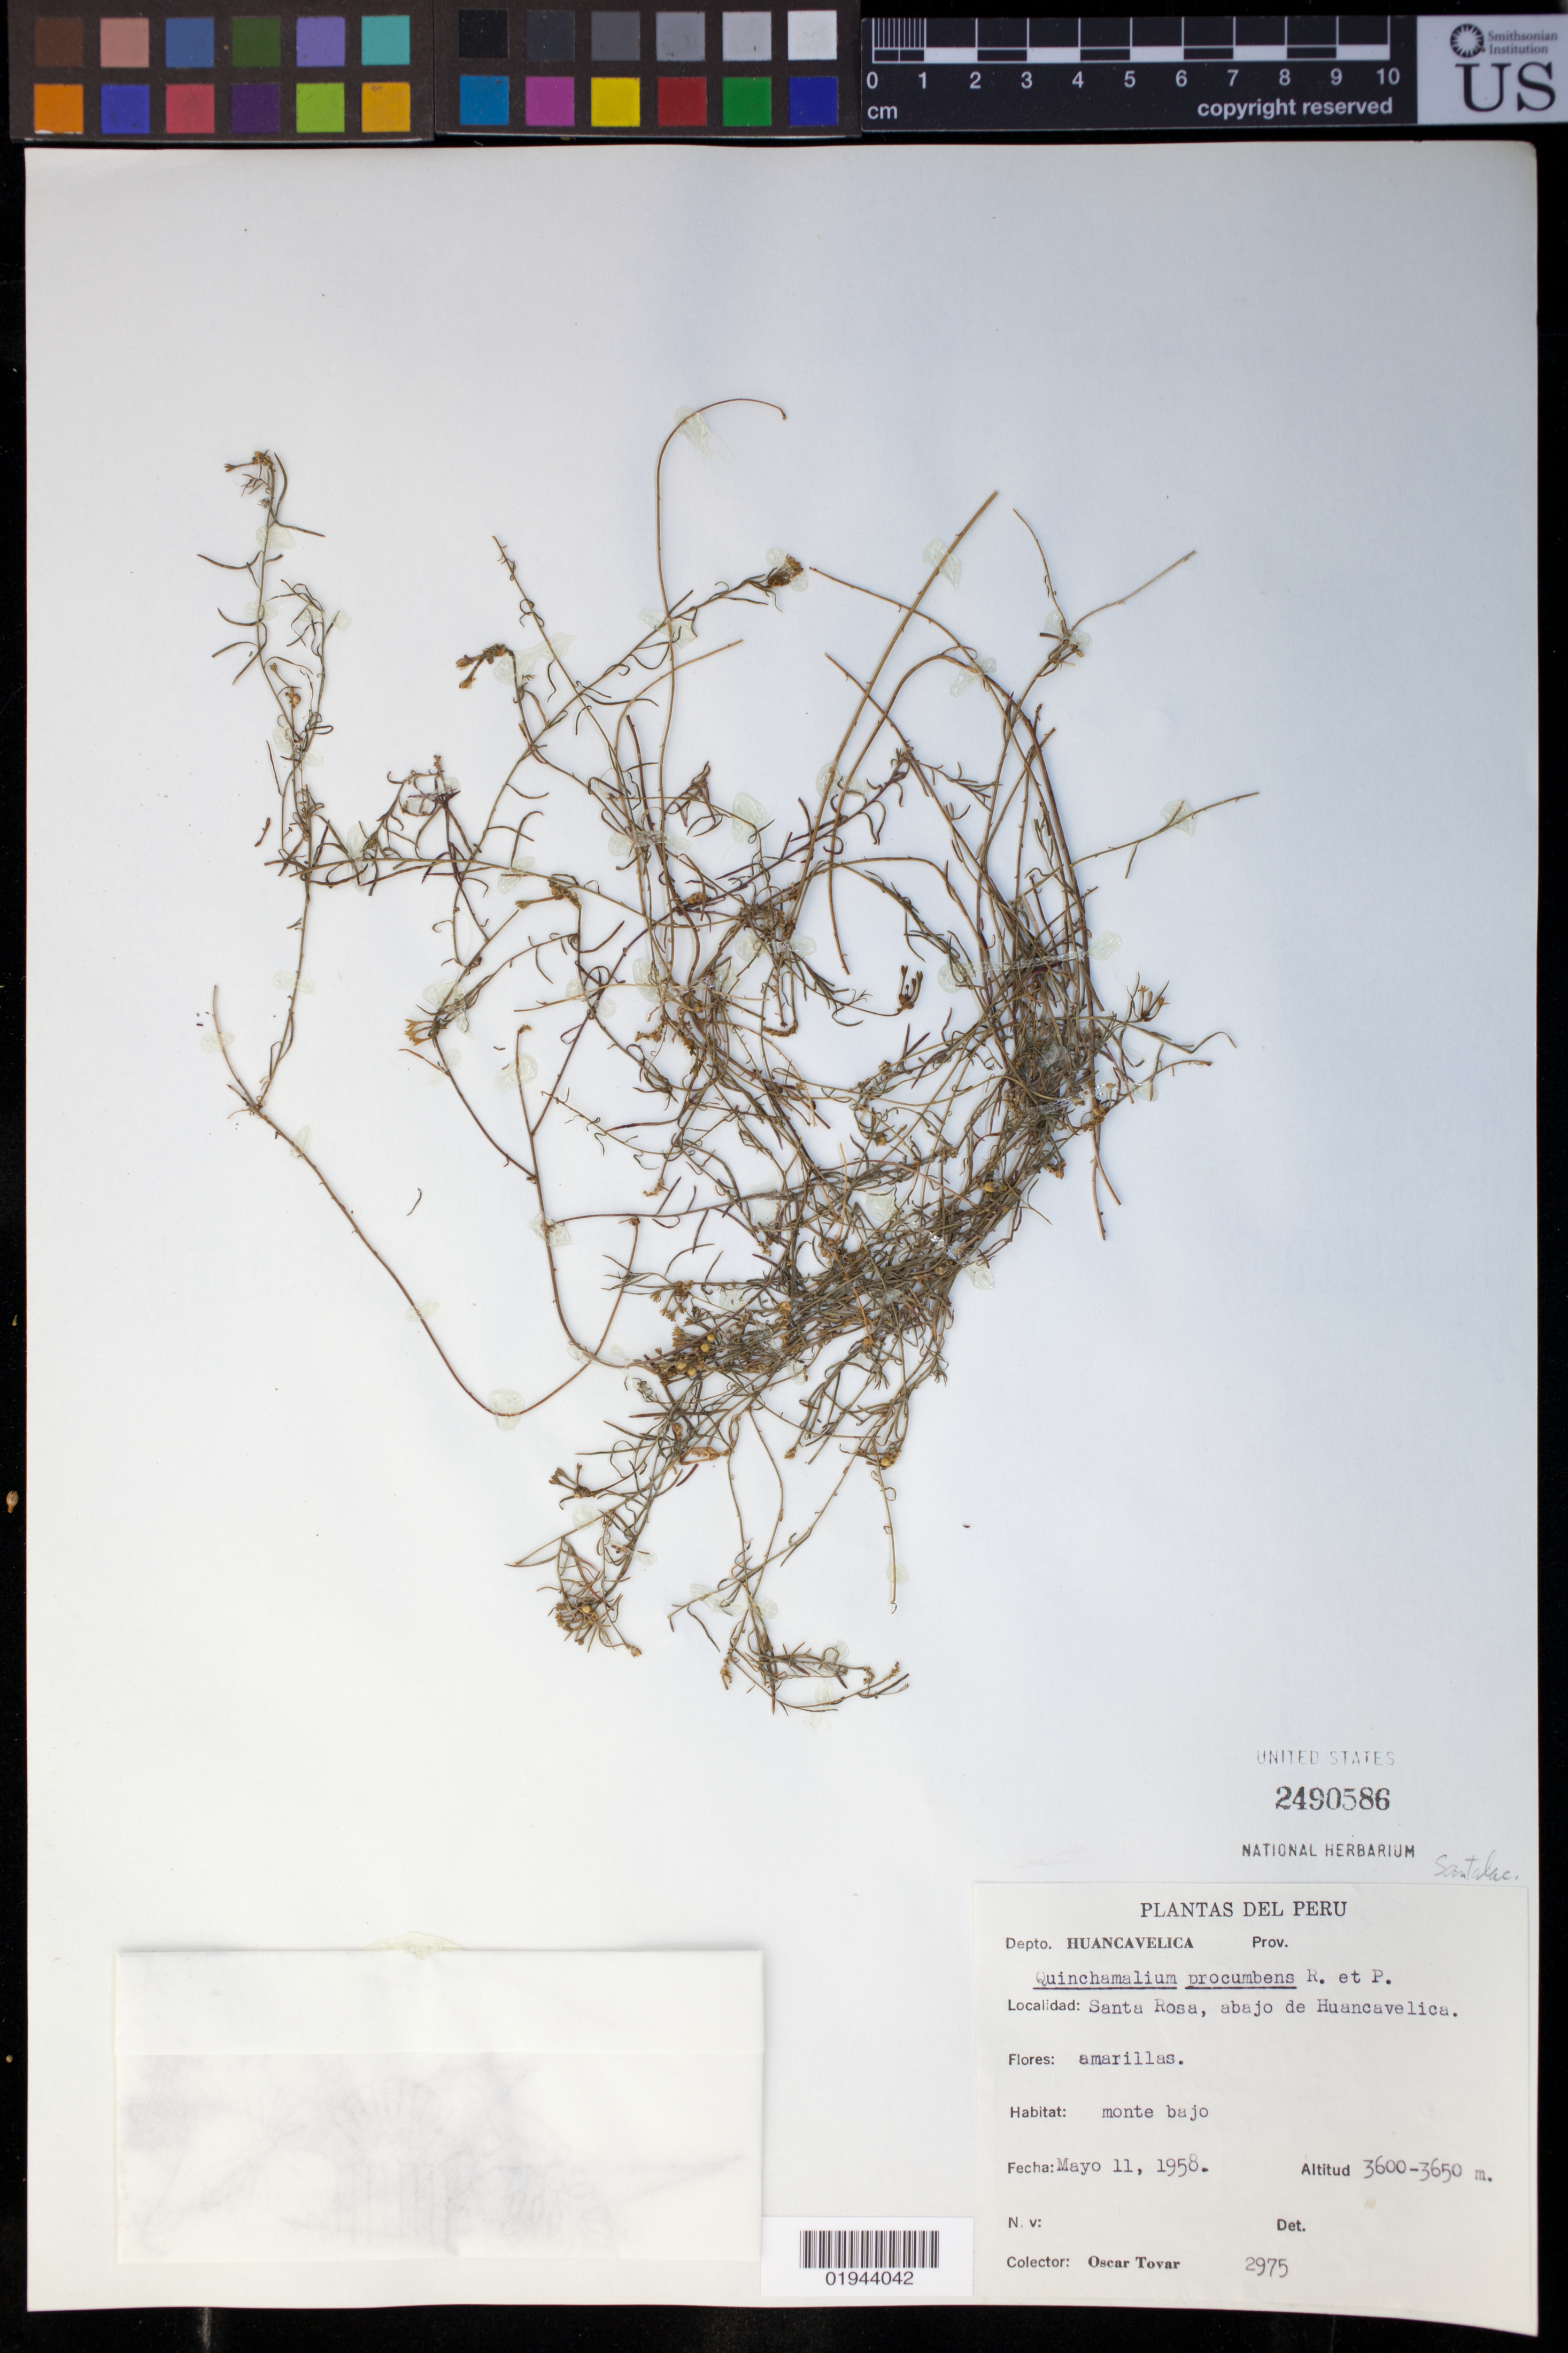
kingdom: Plantae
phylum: Tracheophyta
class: Magnoliopsida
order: Santalales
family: Schoepfiaceae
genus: Quinchamalium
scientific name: Quinchamalium procumbens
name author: Ruiz & Pav.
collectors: Ó. Tovar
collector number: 2975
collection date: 1958-05-11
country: Peru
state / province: Huancavelica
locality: Santa Rosa, abajo de Huancavelica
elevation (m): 3600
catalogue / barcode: US 2490586